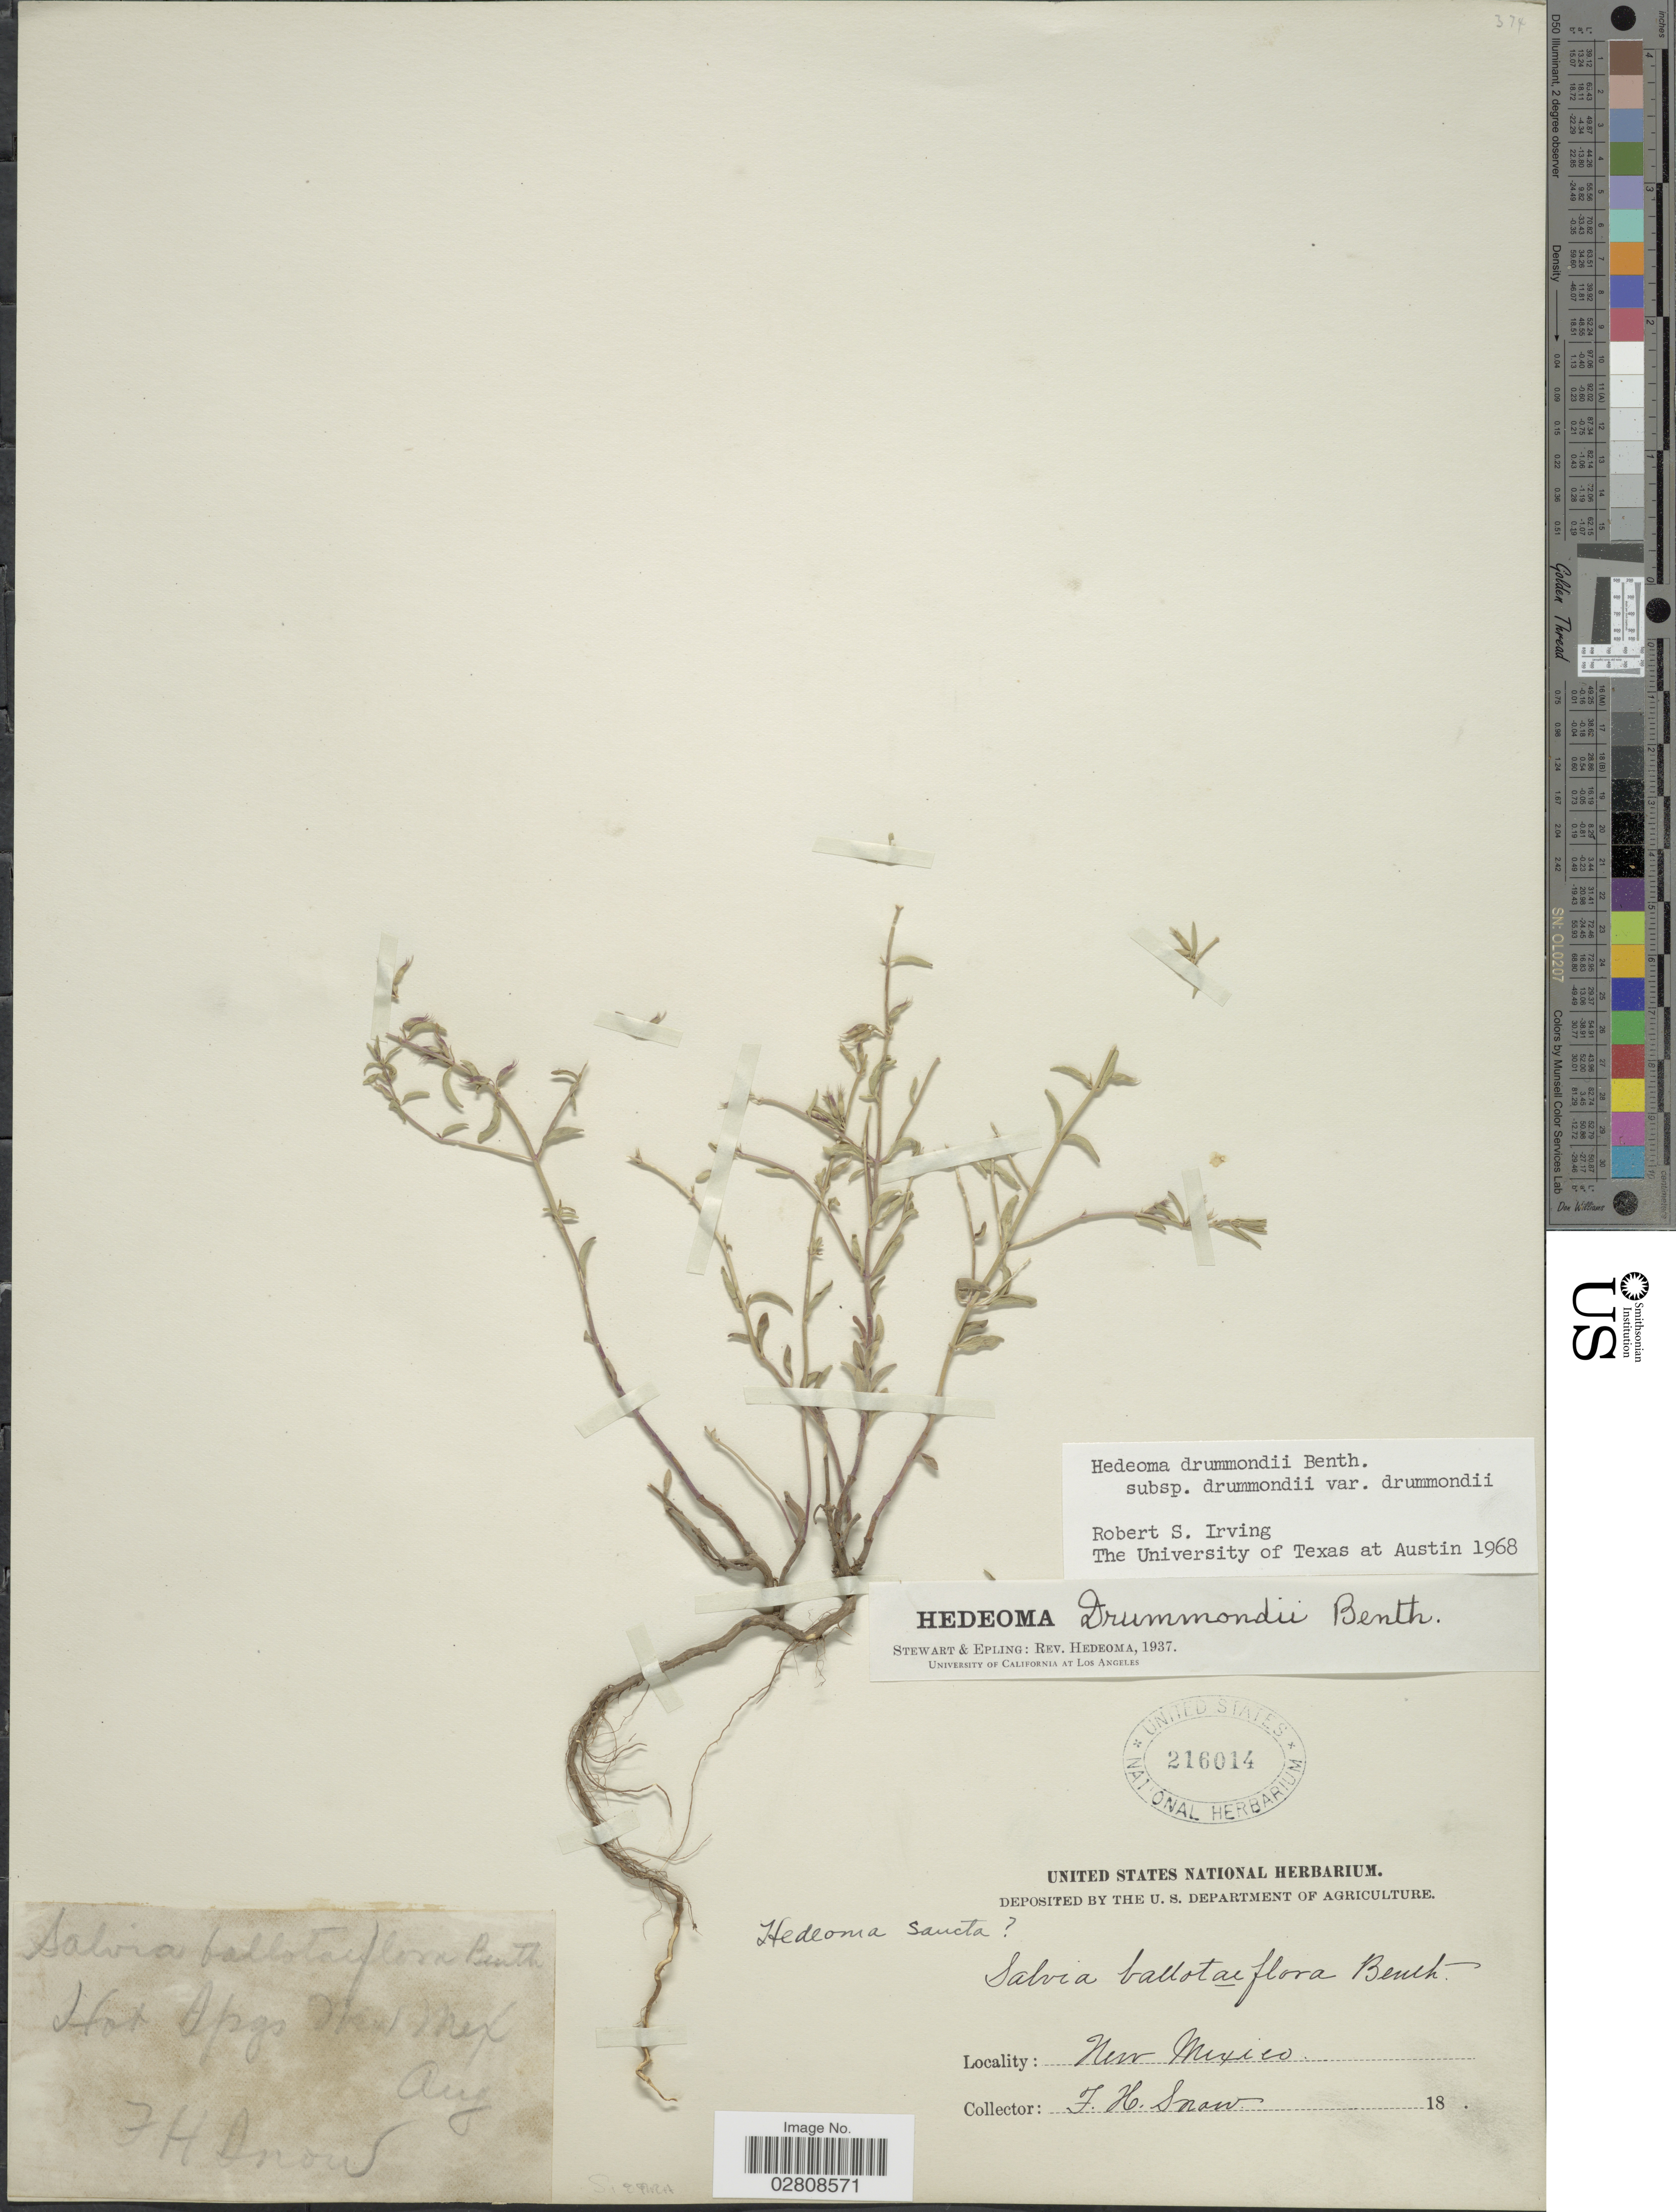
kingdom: Plantae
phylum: Tracheophyta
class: Magnoliopsida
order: Lamiales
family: Lamiaceae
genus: Hedeoma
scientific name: Hedeoma drummondii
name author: Benth.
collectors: F. H. Snow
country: United States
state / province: New Mexico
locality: Hot Spgs.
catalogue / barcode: US 216014